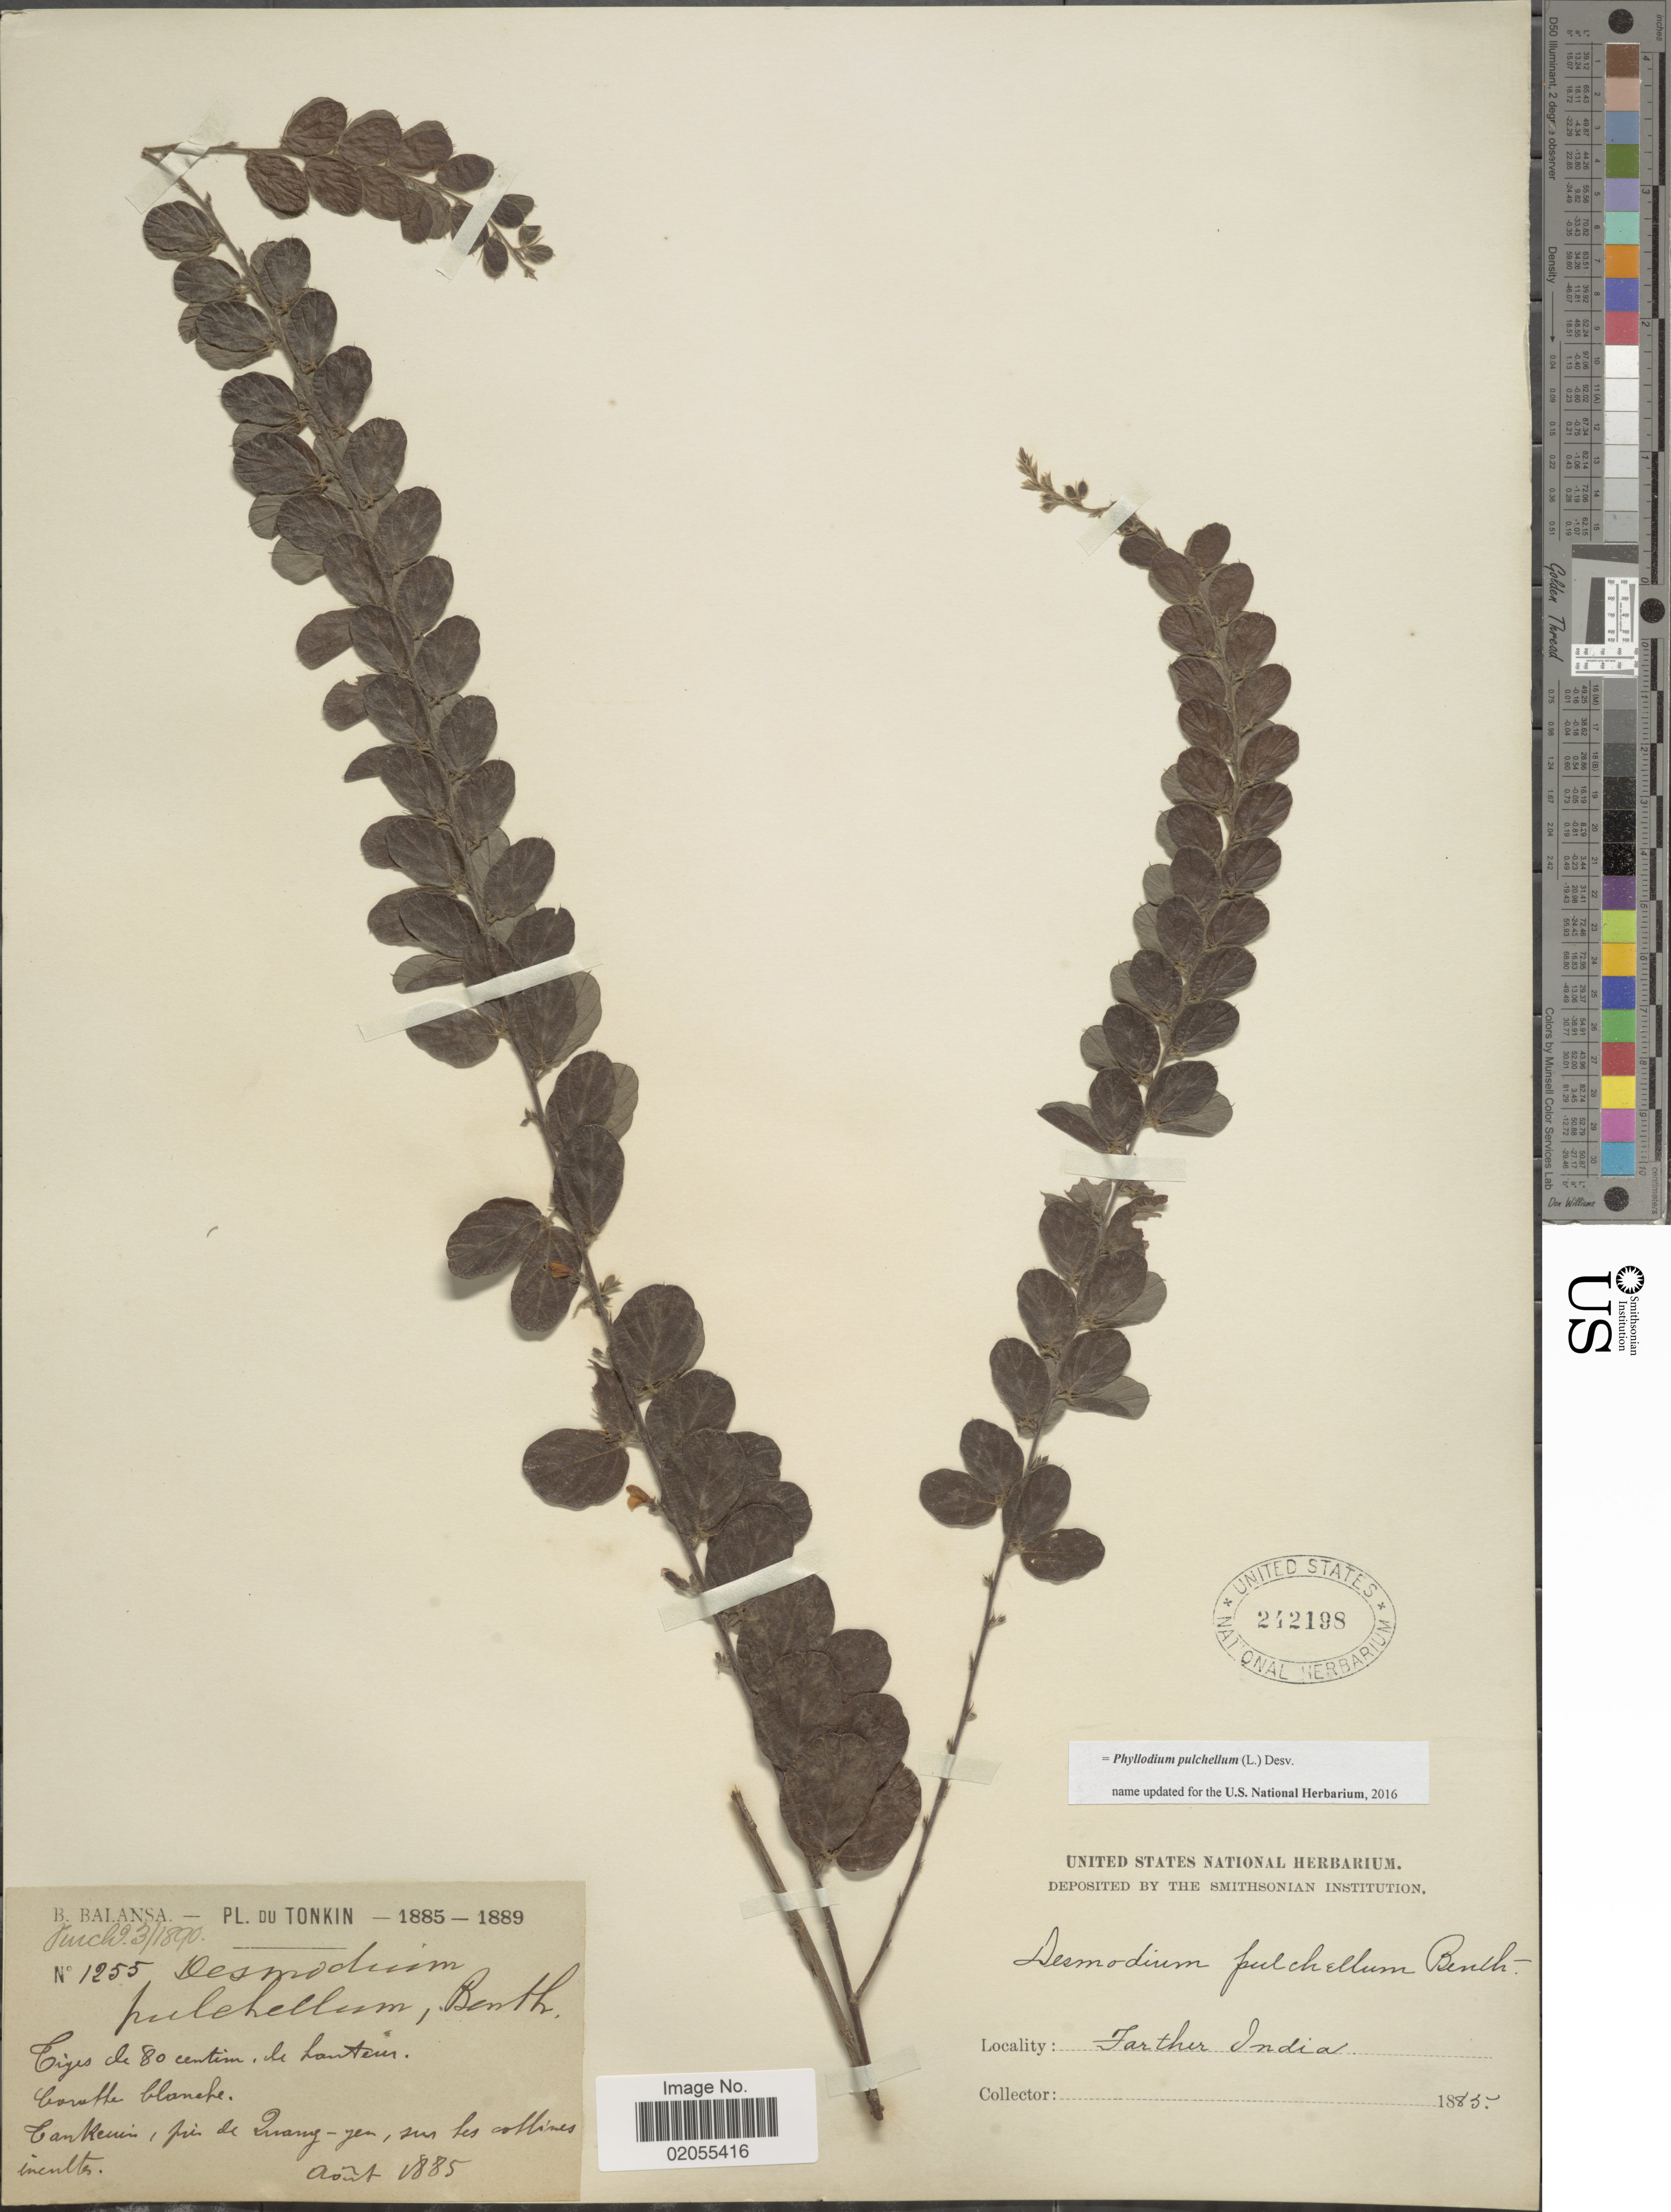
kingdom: Plantae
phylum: Tracheophyta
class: Magnoliopsida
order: Fabales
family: Fabaceae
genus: Phyllodium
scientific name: Phyllodium pulchellum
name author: (L.) Desv.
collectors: B. Balansa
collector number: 1255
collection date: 1885-08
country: Vietnam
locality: Farther India, Tonkin, Cankenin pres de Zuang-yen [interpreted]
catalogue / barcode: US 242198